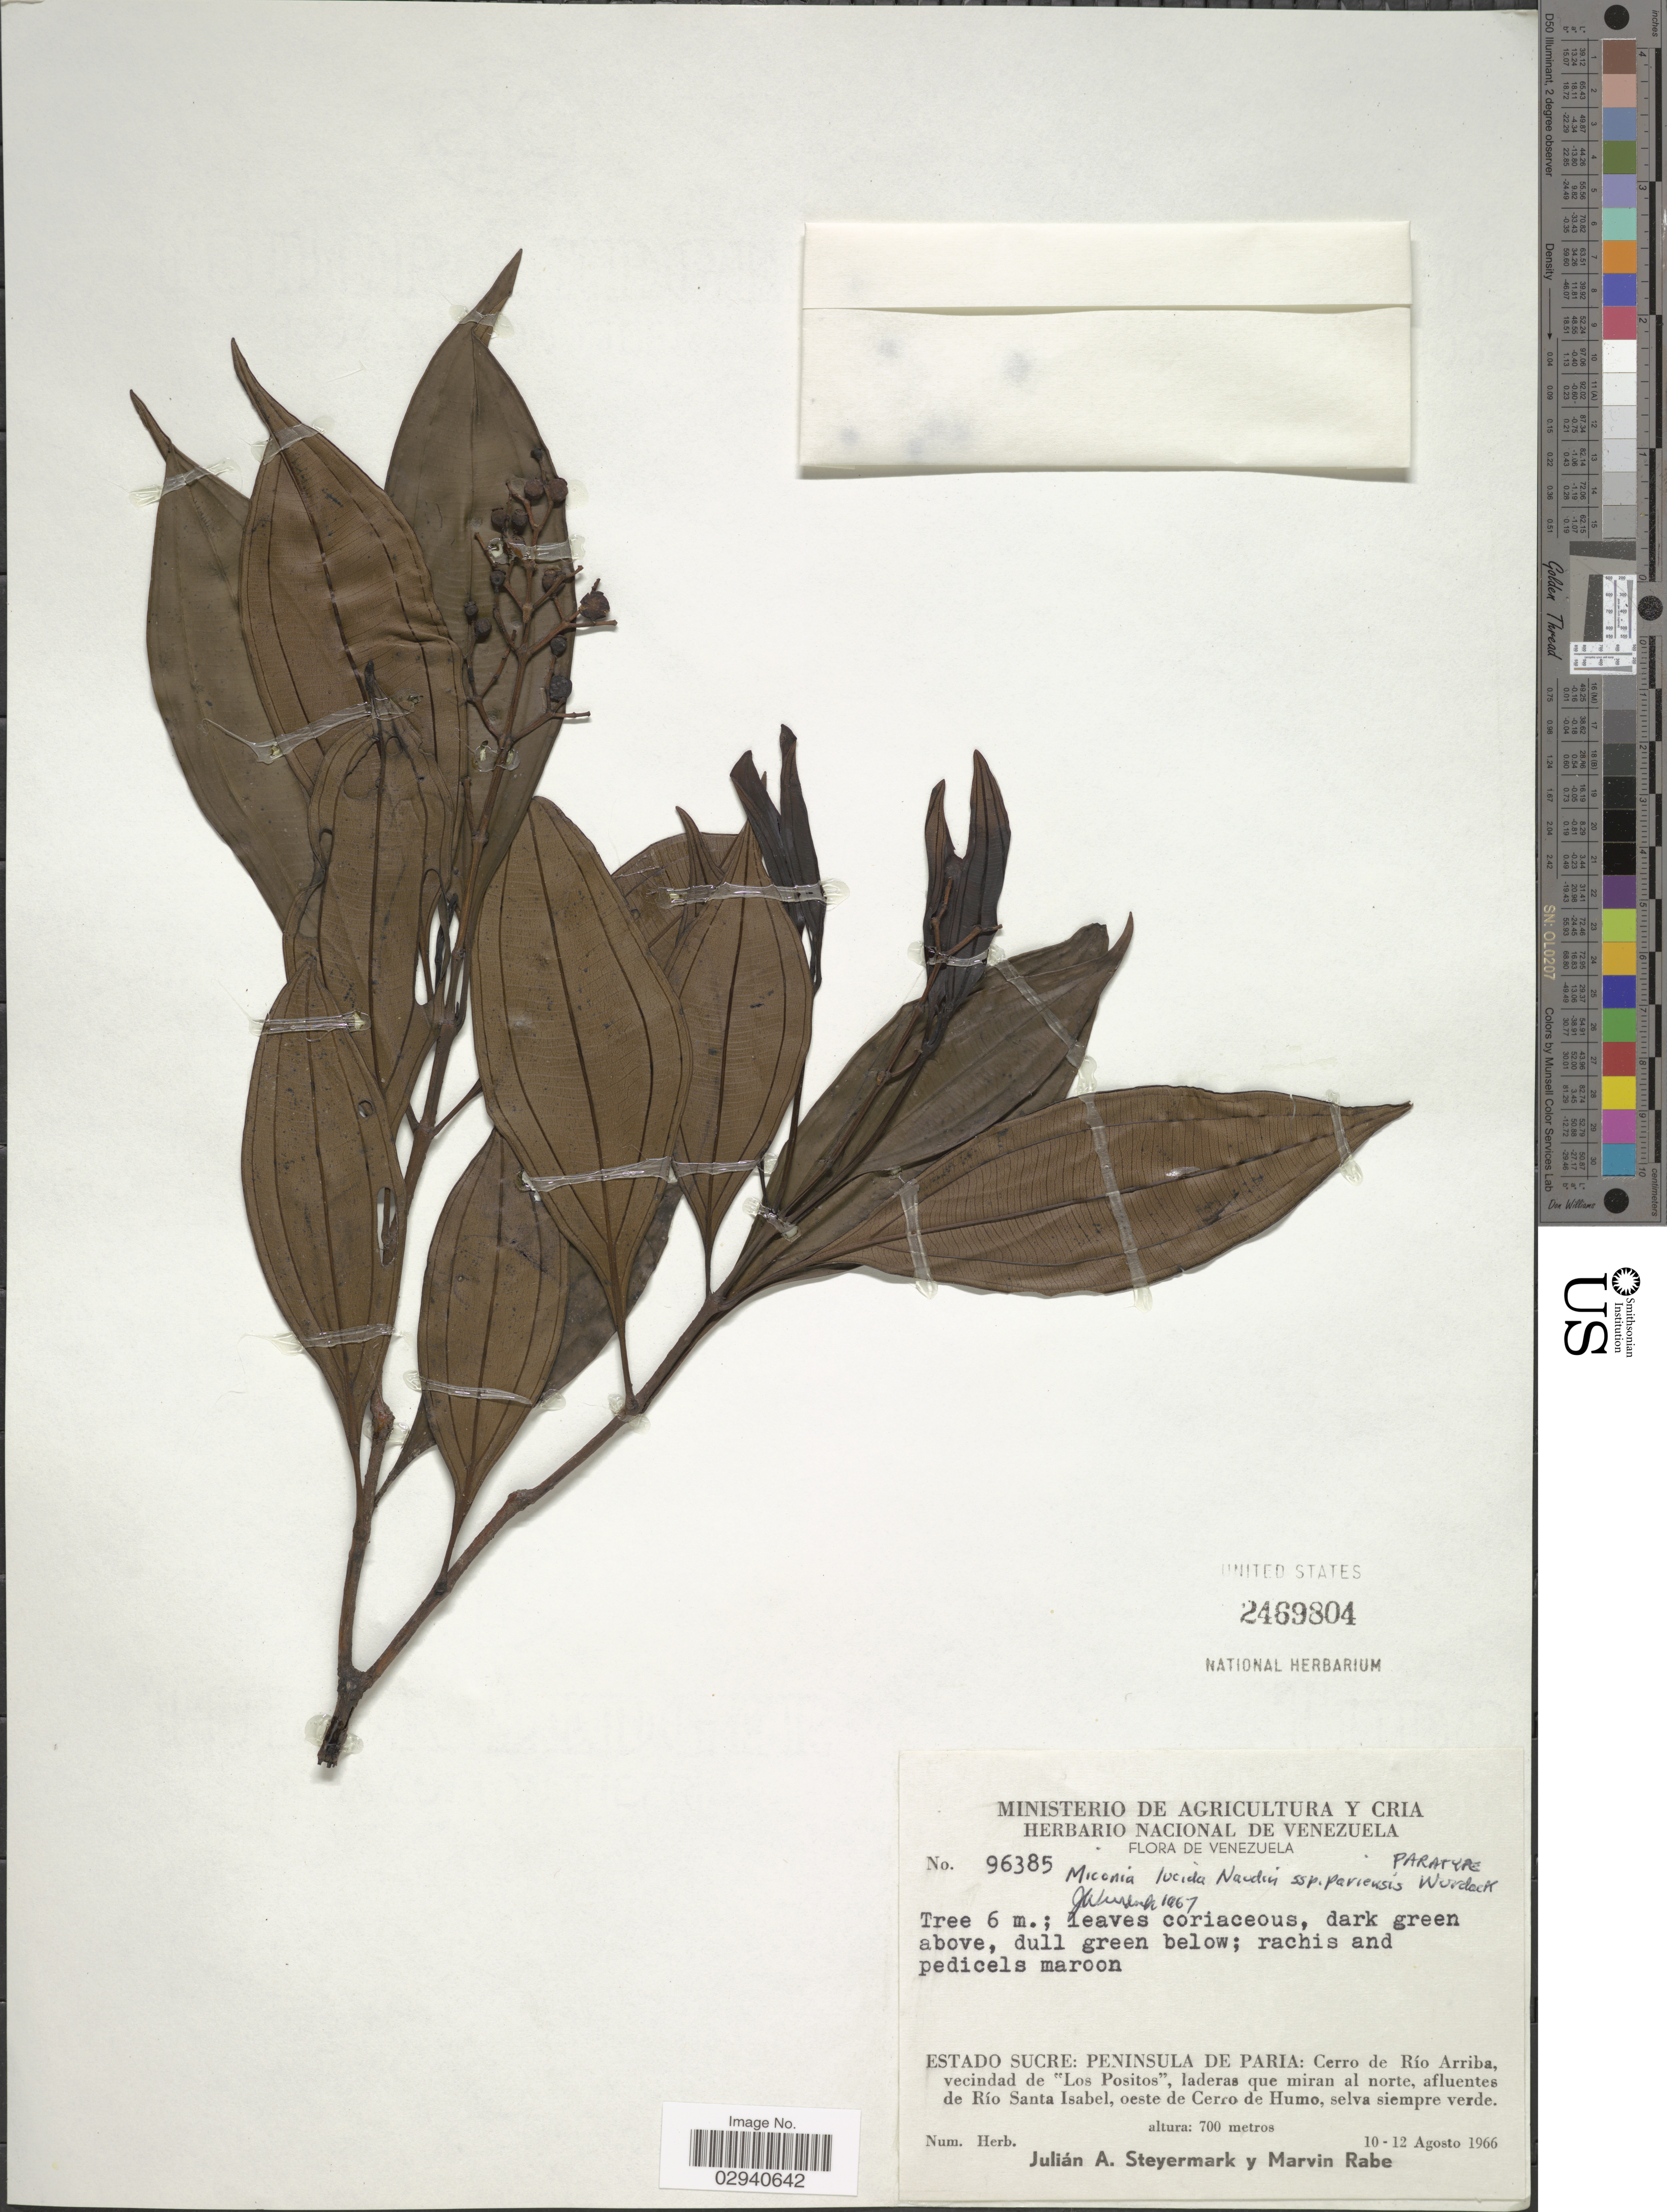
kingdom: Plantae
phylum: Tracheophyta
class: Magnoliopsida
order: Myrtales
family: Melastomataceae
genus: Miconia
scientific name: Miconia lucida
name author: Naudin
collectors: J. Steyermark & M. Rabe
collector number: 96385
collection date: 1966-08-10/1966-08-12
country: Venezuela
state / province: Sucre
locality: Peninsula de Paria: Cerro de Río Arriba, vecindad de "Los Positos", laderas que miran al norte, afluentes de Río Santa Isabel, oeste de Cerro de Humo.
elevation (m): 700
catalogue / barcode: US 2469804